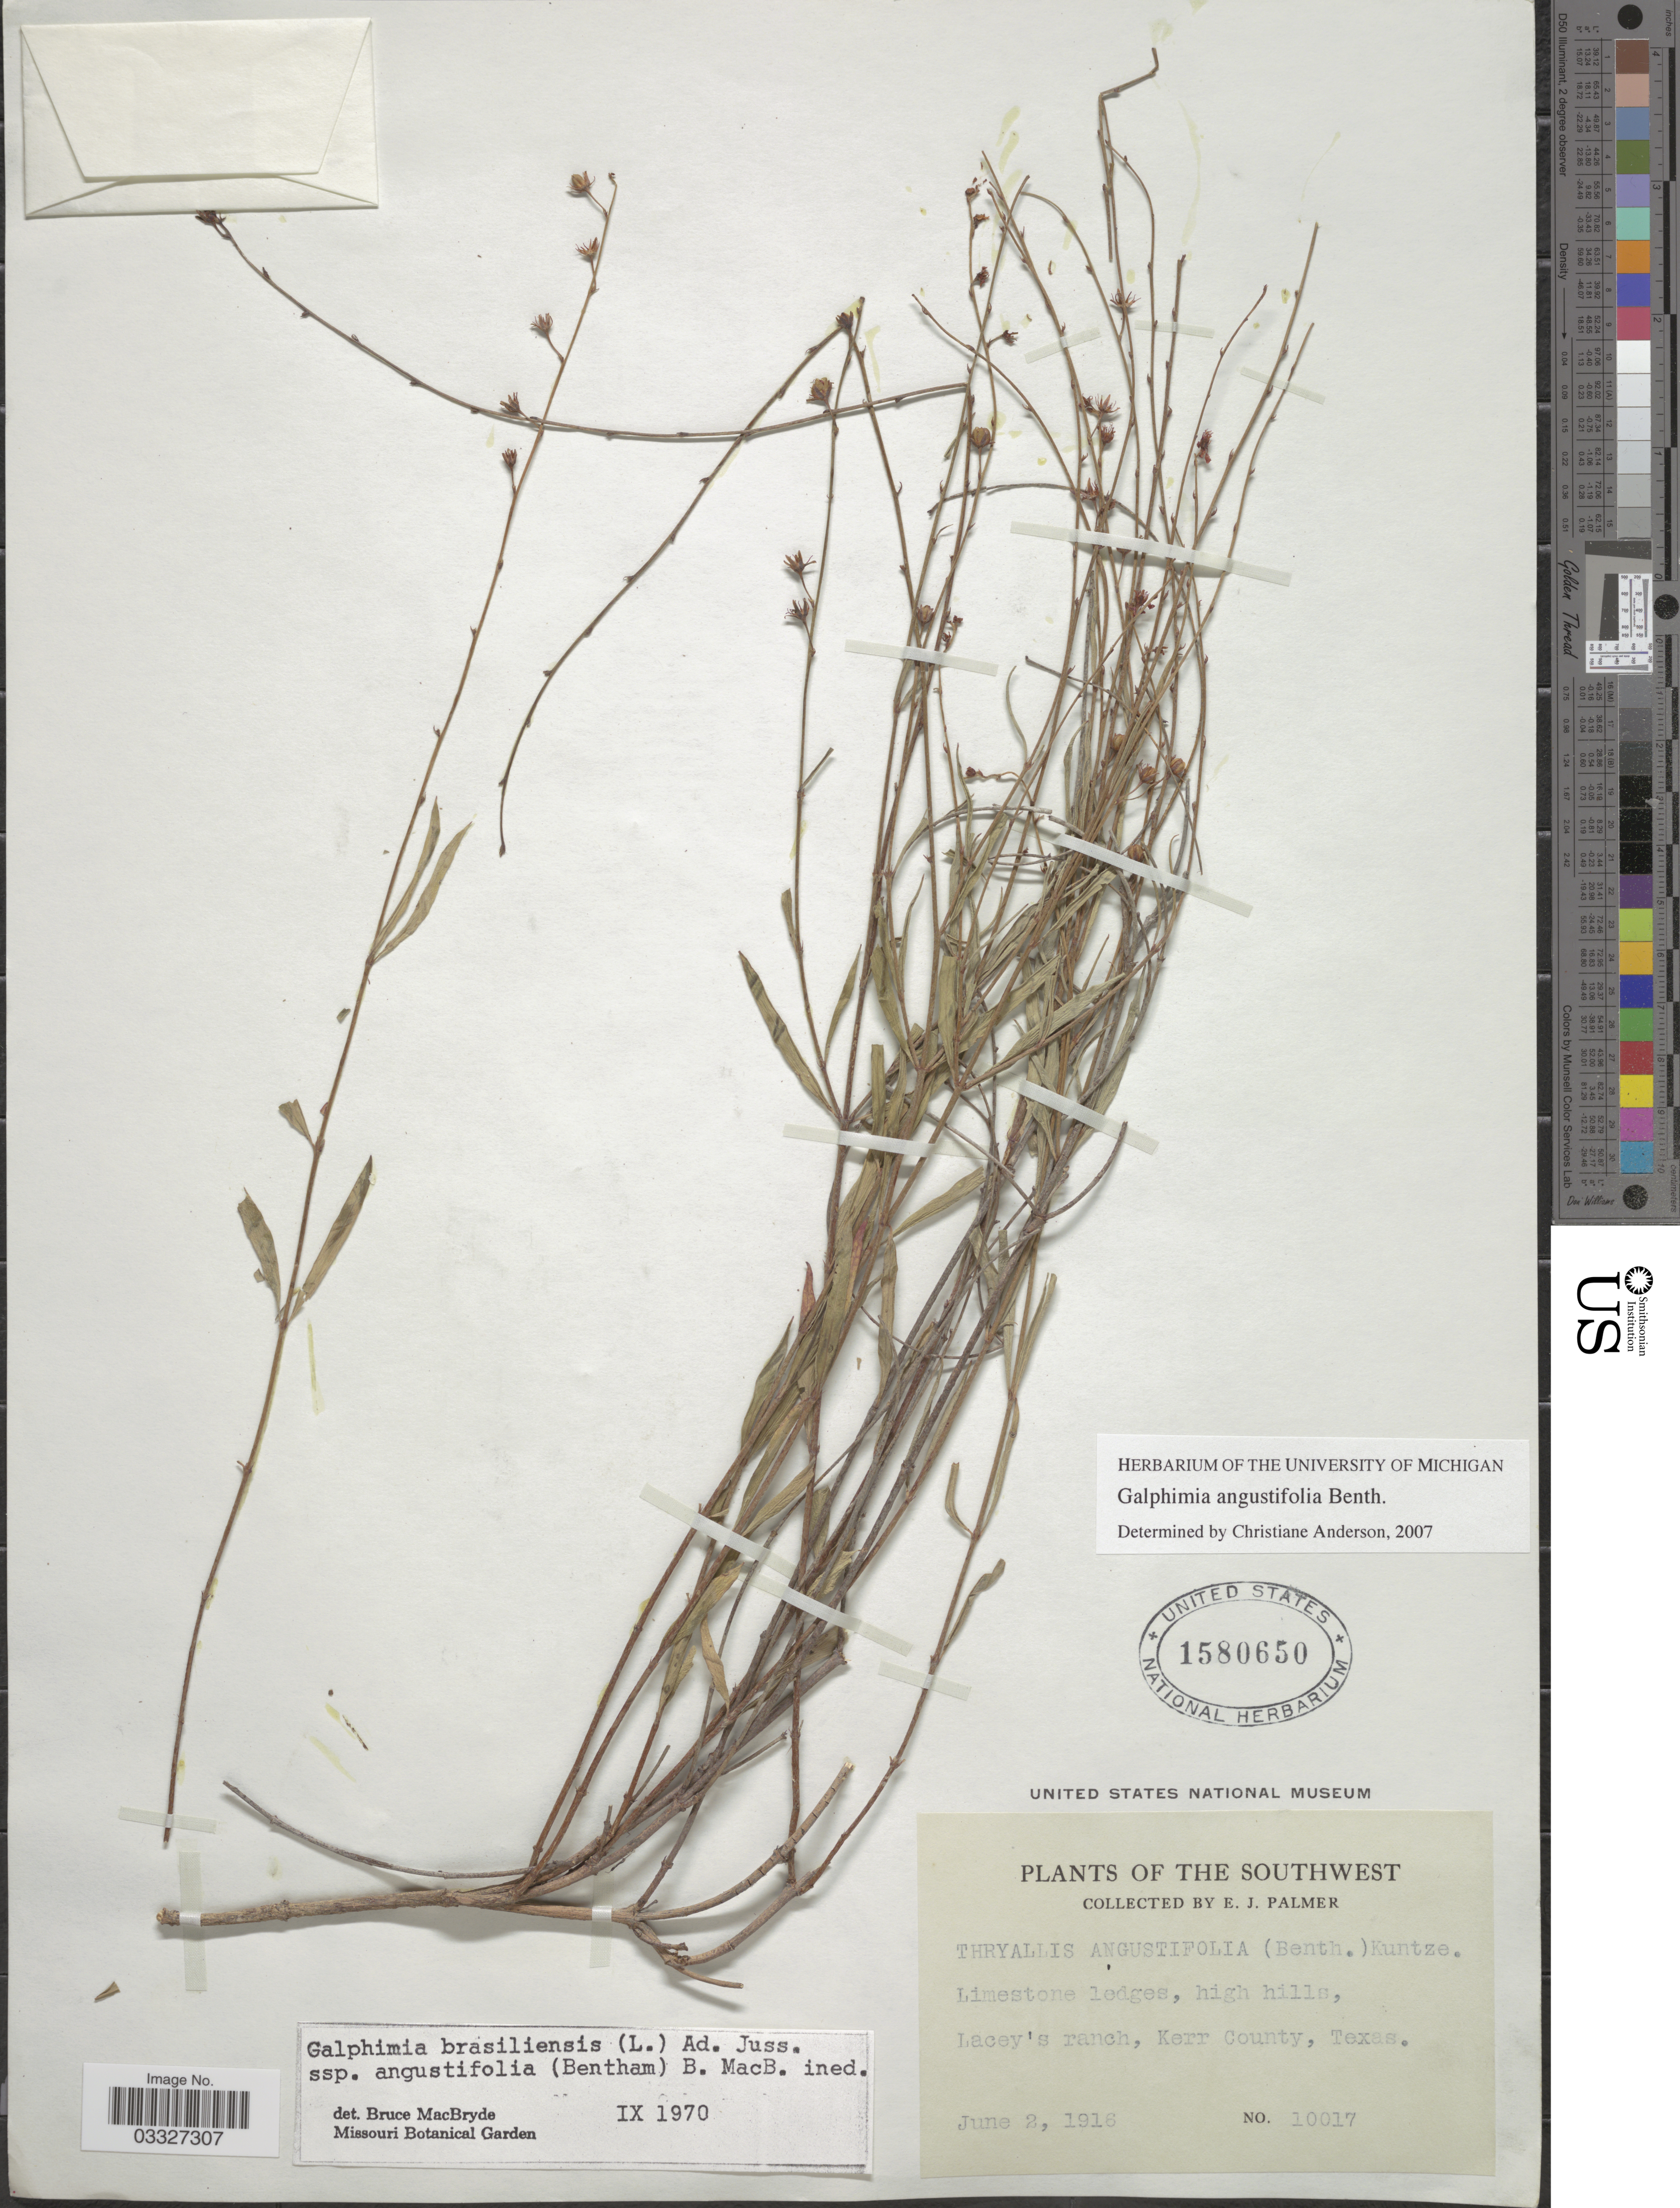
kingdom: Plantae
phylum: Tracheophyta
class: Magnoliopsida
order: Malpighiales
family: Malpighiaceae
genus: Galphimia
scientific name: Galphimia angustifolia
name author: Benth.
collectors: E. J. Palmer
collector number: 10017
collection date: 1916-06-02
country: United States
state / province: Texas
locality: Lacey's ranch, Kerr County.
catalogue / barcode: US 1580650